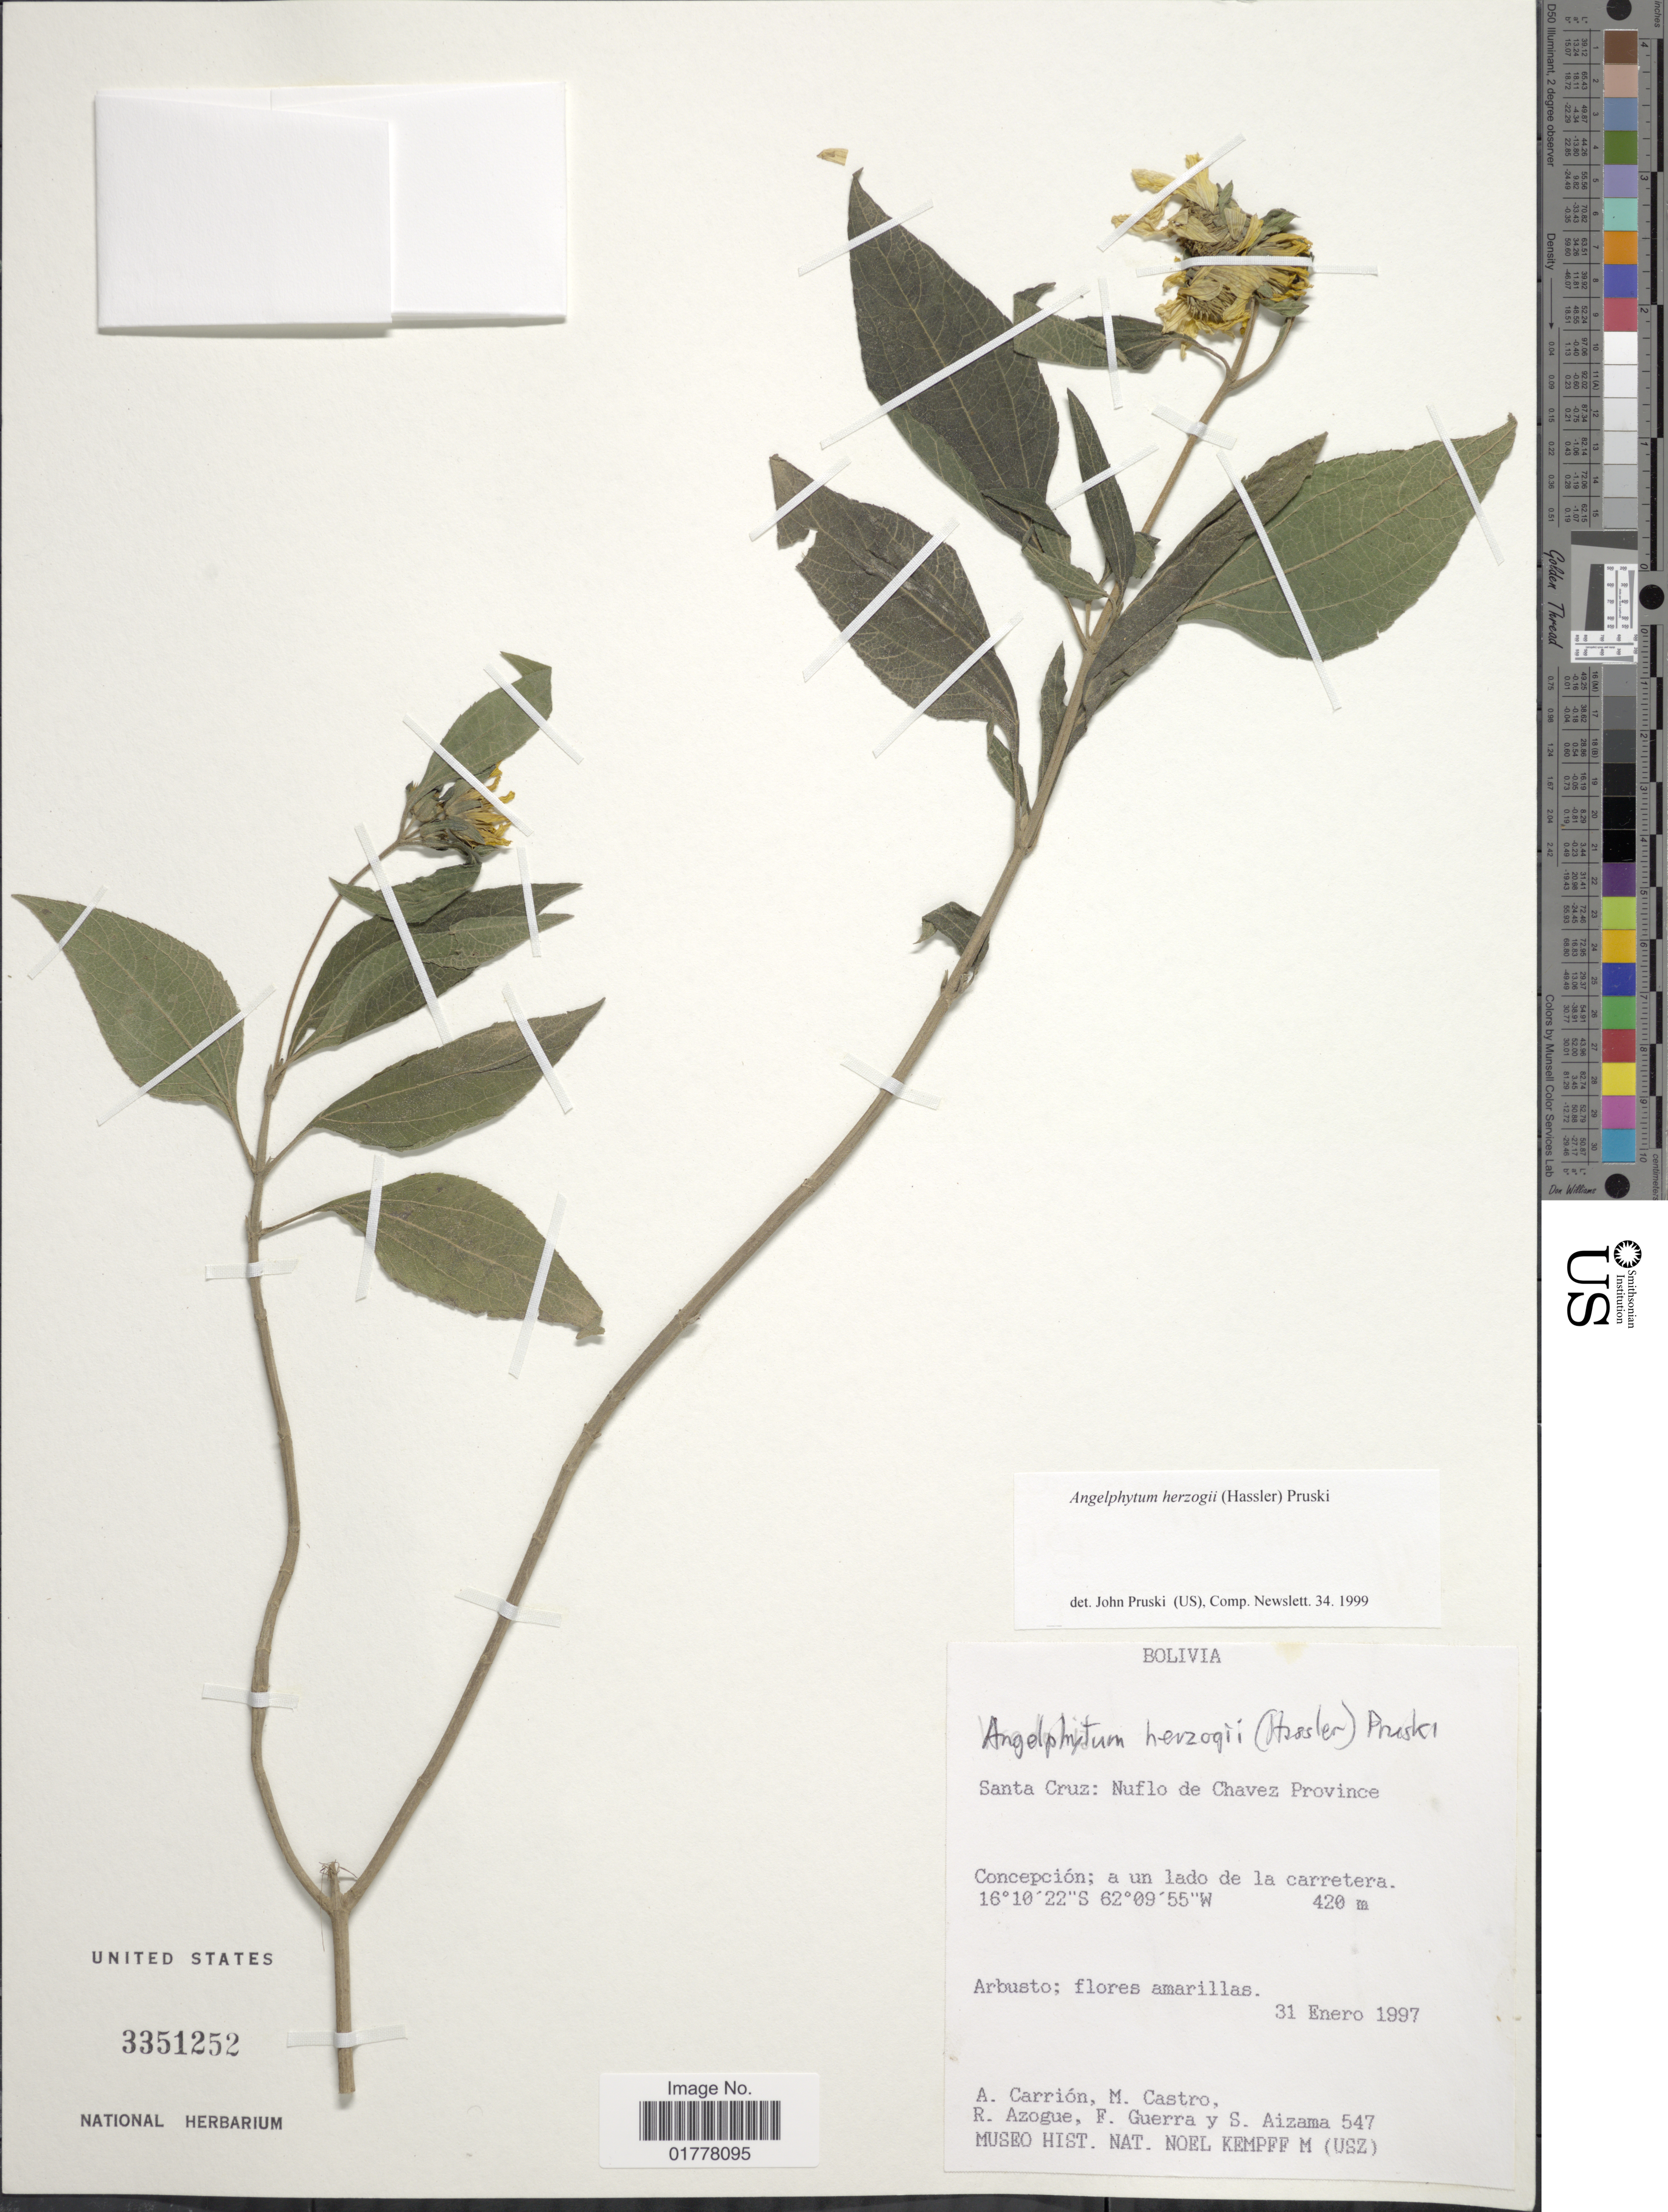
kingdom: Plantae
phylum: Tracheophyta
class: Magnoliopsida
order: Asterales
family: Asteraceae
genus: Angelphytum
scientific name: Angelphytum hertzogii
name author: (Hassl.) Pruski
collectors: A. Carrión, M. Castro, R. Azogue, F. Guerra & S. Aizama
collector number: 547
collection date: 1997-01-31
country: Bolivia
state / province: Santa Cruz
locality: Santa Cruz: Nuflo de Chavez Province. Concepción: a un lado de la carretera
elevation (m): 420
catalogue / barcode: US 3351252